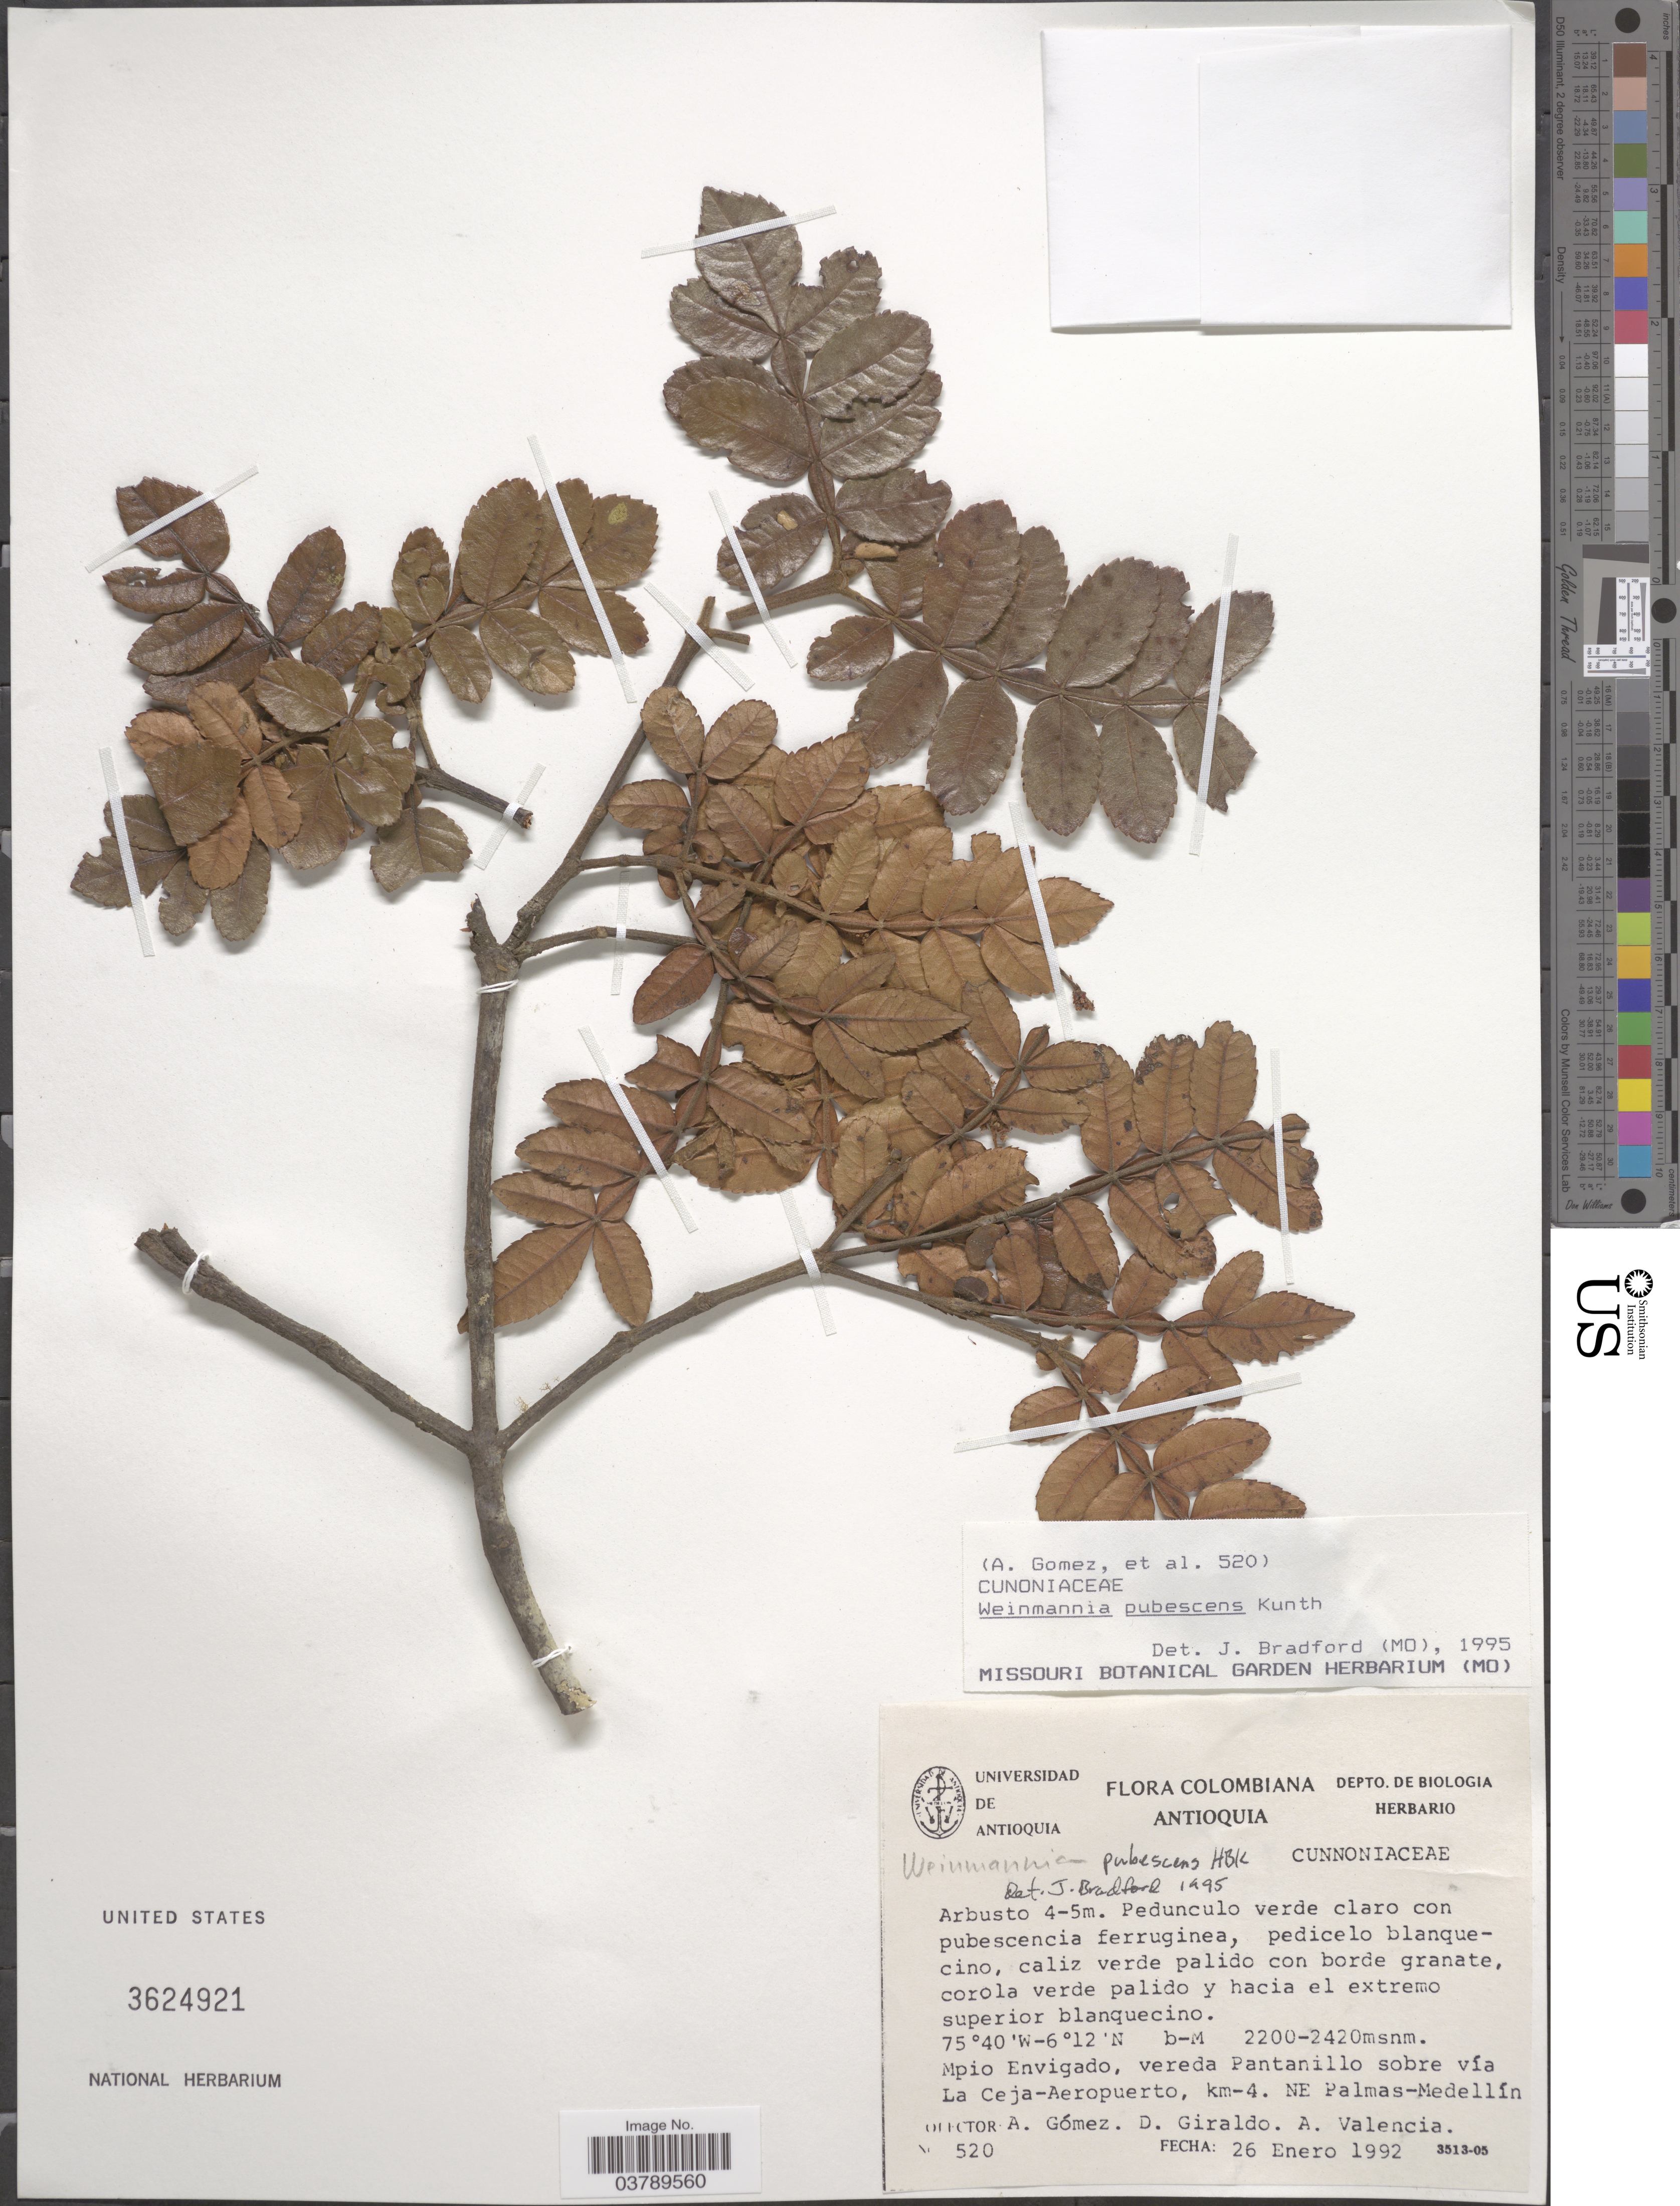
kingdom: Plantae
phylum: Tracheophyta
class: Magnoliopsida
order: Oxalidales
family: Cunoniaceae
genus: Weinmannia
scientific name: Weinmannia pubescens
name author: Kunth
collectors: A. Gómez, D. Giraldo & A. Valencia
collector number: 520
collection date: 1992-01-26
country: Colombia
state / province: Antioquia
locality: Mpio Envigado, vereda Pantanillo sobre vía La Ceja-Aeropuerto, km-4. NE Palmas-Medellín.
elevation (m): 2200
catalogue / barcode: US 3624921